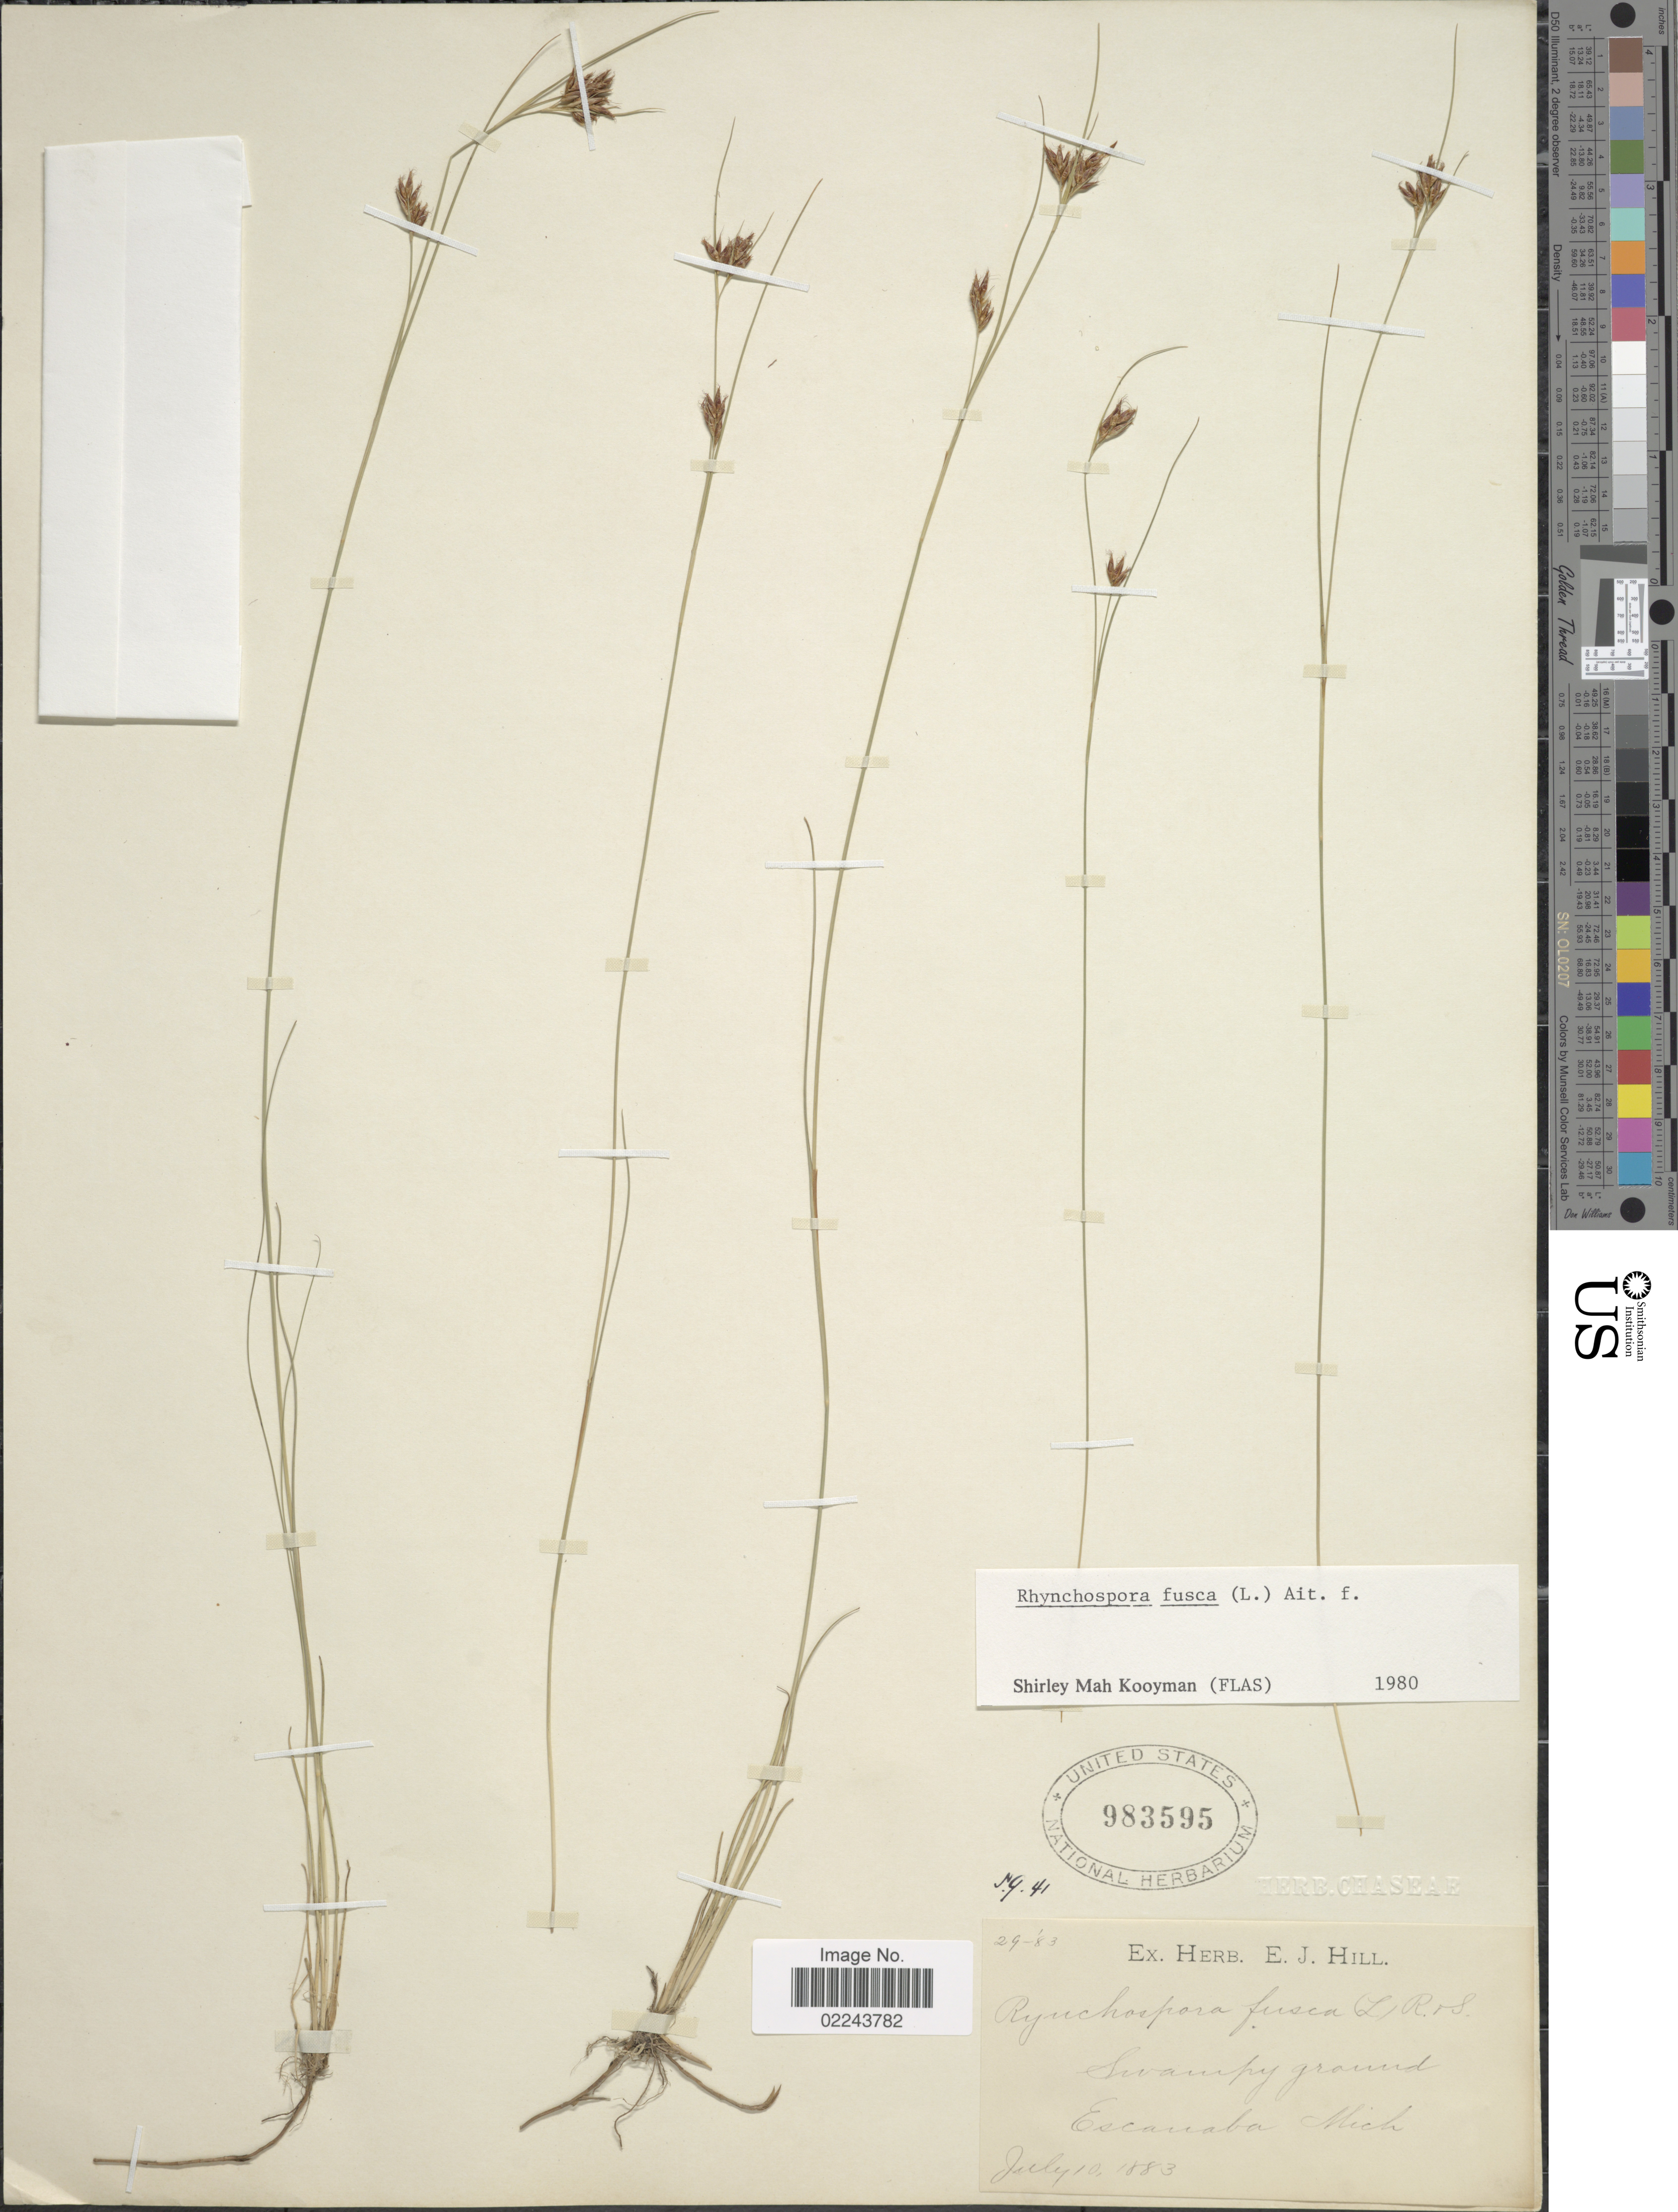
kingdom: Plantae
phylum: Tracheophyta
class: Liliopsida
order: Poales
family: Cyperaceae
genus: Rhynchospora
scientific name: Rhynchospora fusca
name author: (L.) W.T. Aiton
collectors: ex herb. E.J. Hill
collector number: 29-83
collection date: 1883-07-10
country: United States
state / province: Michigan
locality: Escanaba, Mich.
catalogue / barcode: US 983595